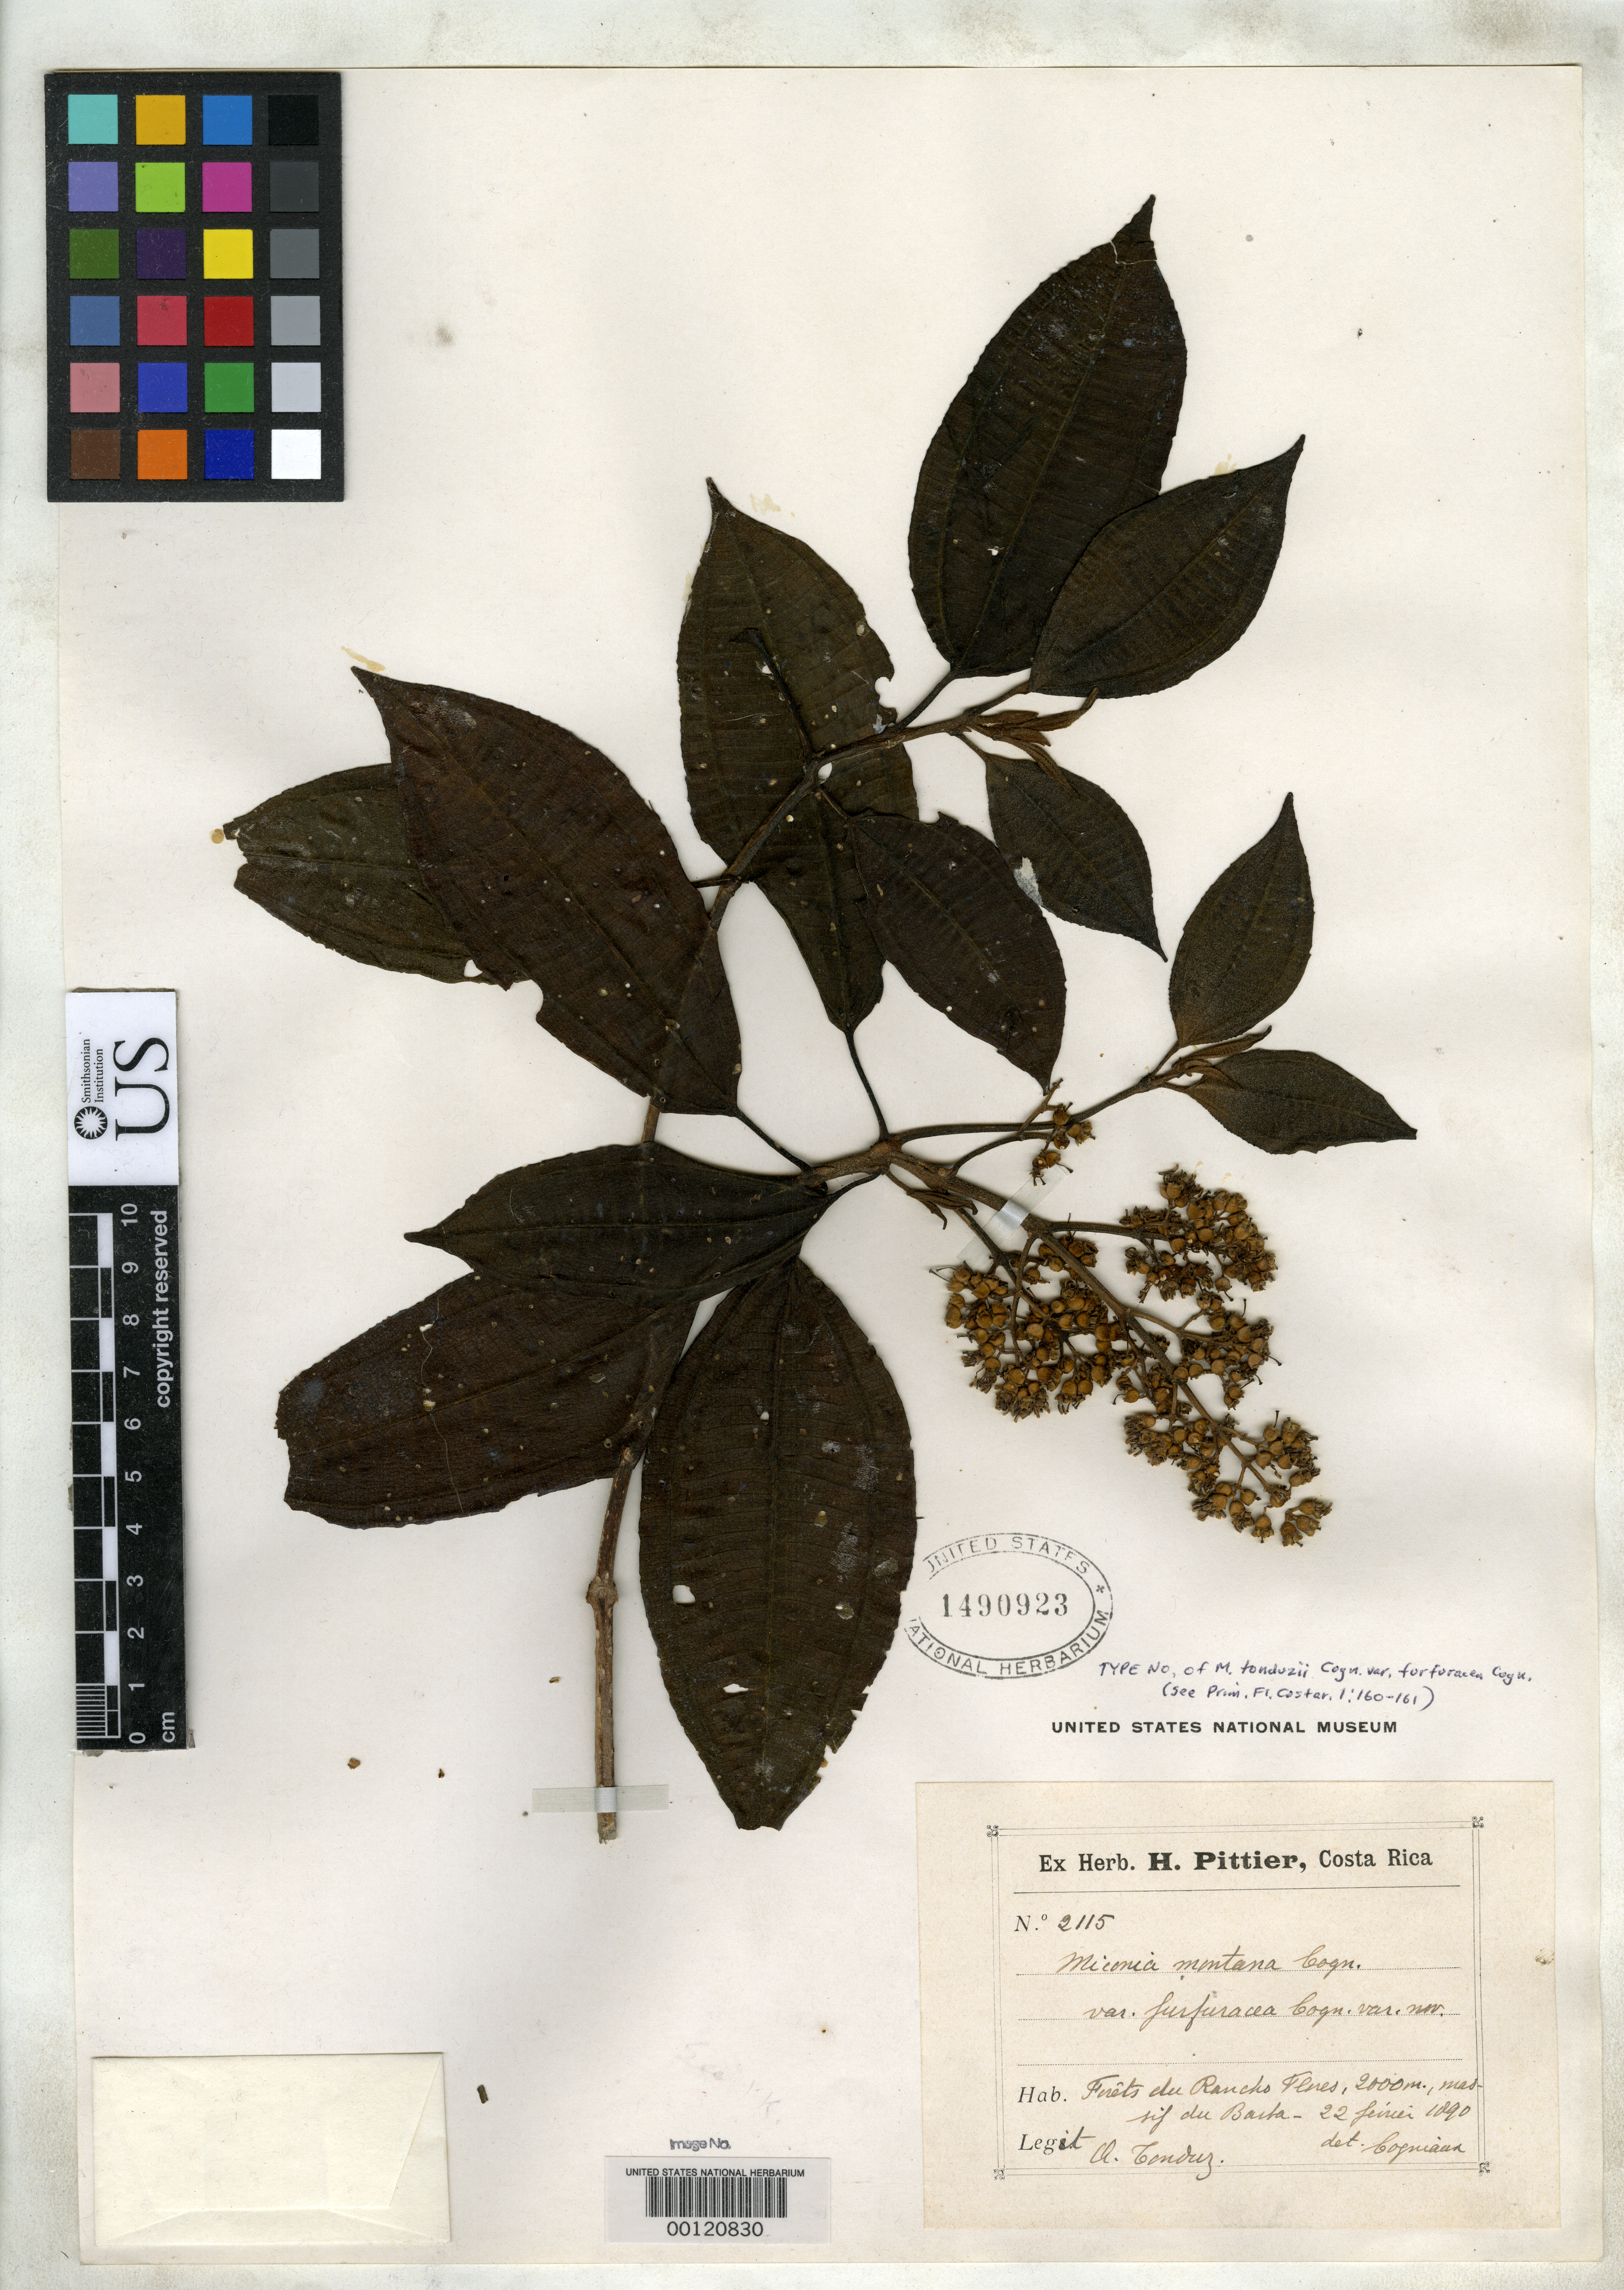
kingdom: Plantae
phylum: Tracheophyta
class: Magnoliopsida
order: Myrtales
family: Melastomataceae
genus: Miconia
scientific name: Miconia tonduzii var. furfuracea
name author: Cogn. in A. DC.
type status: Possible Isotype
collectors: A. Tonduz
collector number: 2115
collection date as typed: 22 Feb 1890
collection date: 1890-02-22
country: Costa Rica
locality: Forêts du Rancho Flores, 2000 m, massif du Barba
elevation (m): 2000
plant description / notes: Dubiously a type of M. tonduzii var. furfuracea; same collection number & date but elevation differs (2000 m on label, vs. 2043 m as cited in protologue) and locality is "massif du Barba" (not cited in protologue). [The data match Tonduz 2112, the type of var. latifolia.]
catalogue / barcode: US 1490923